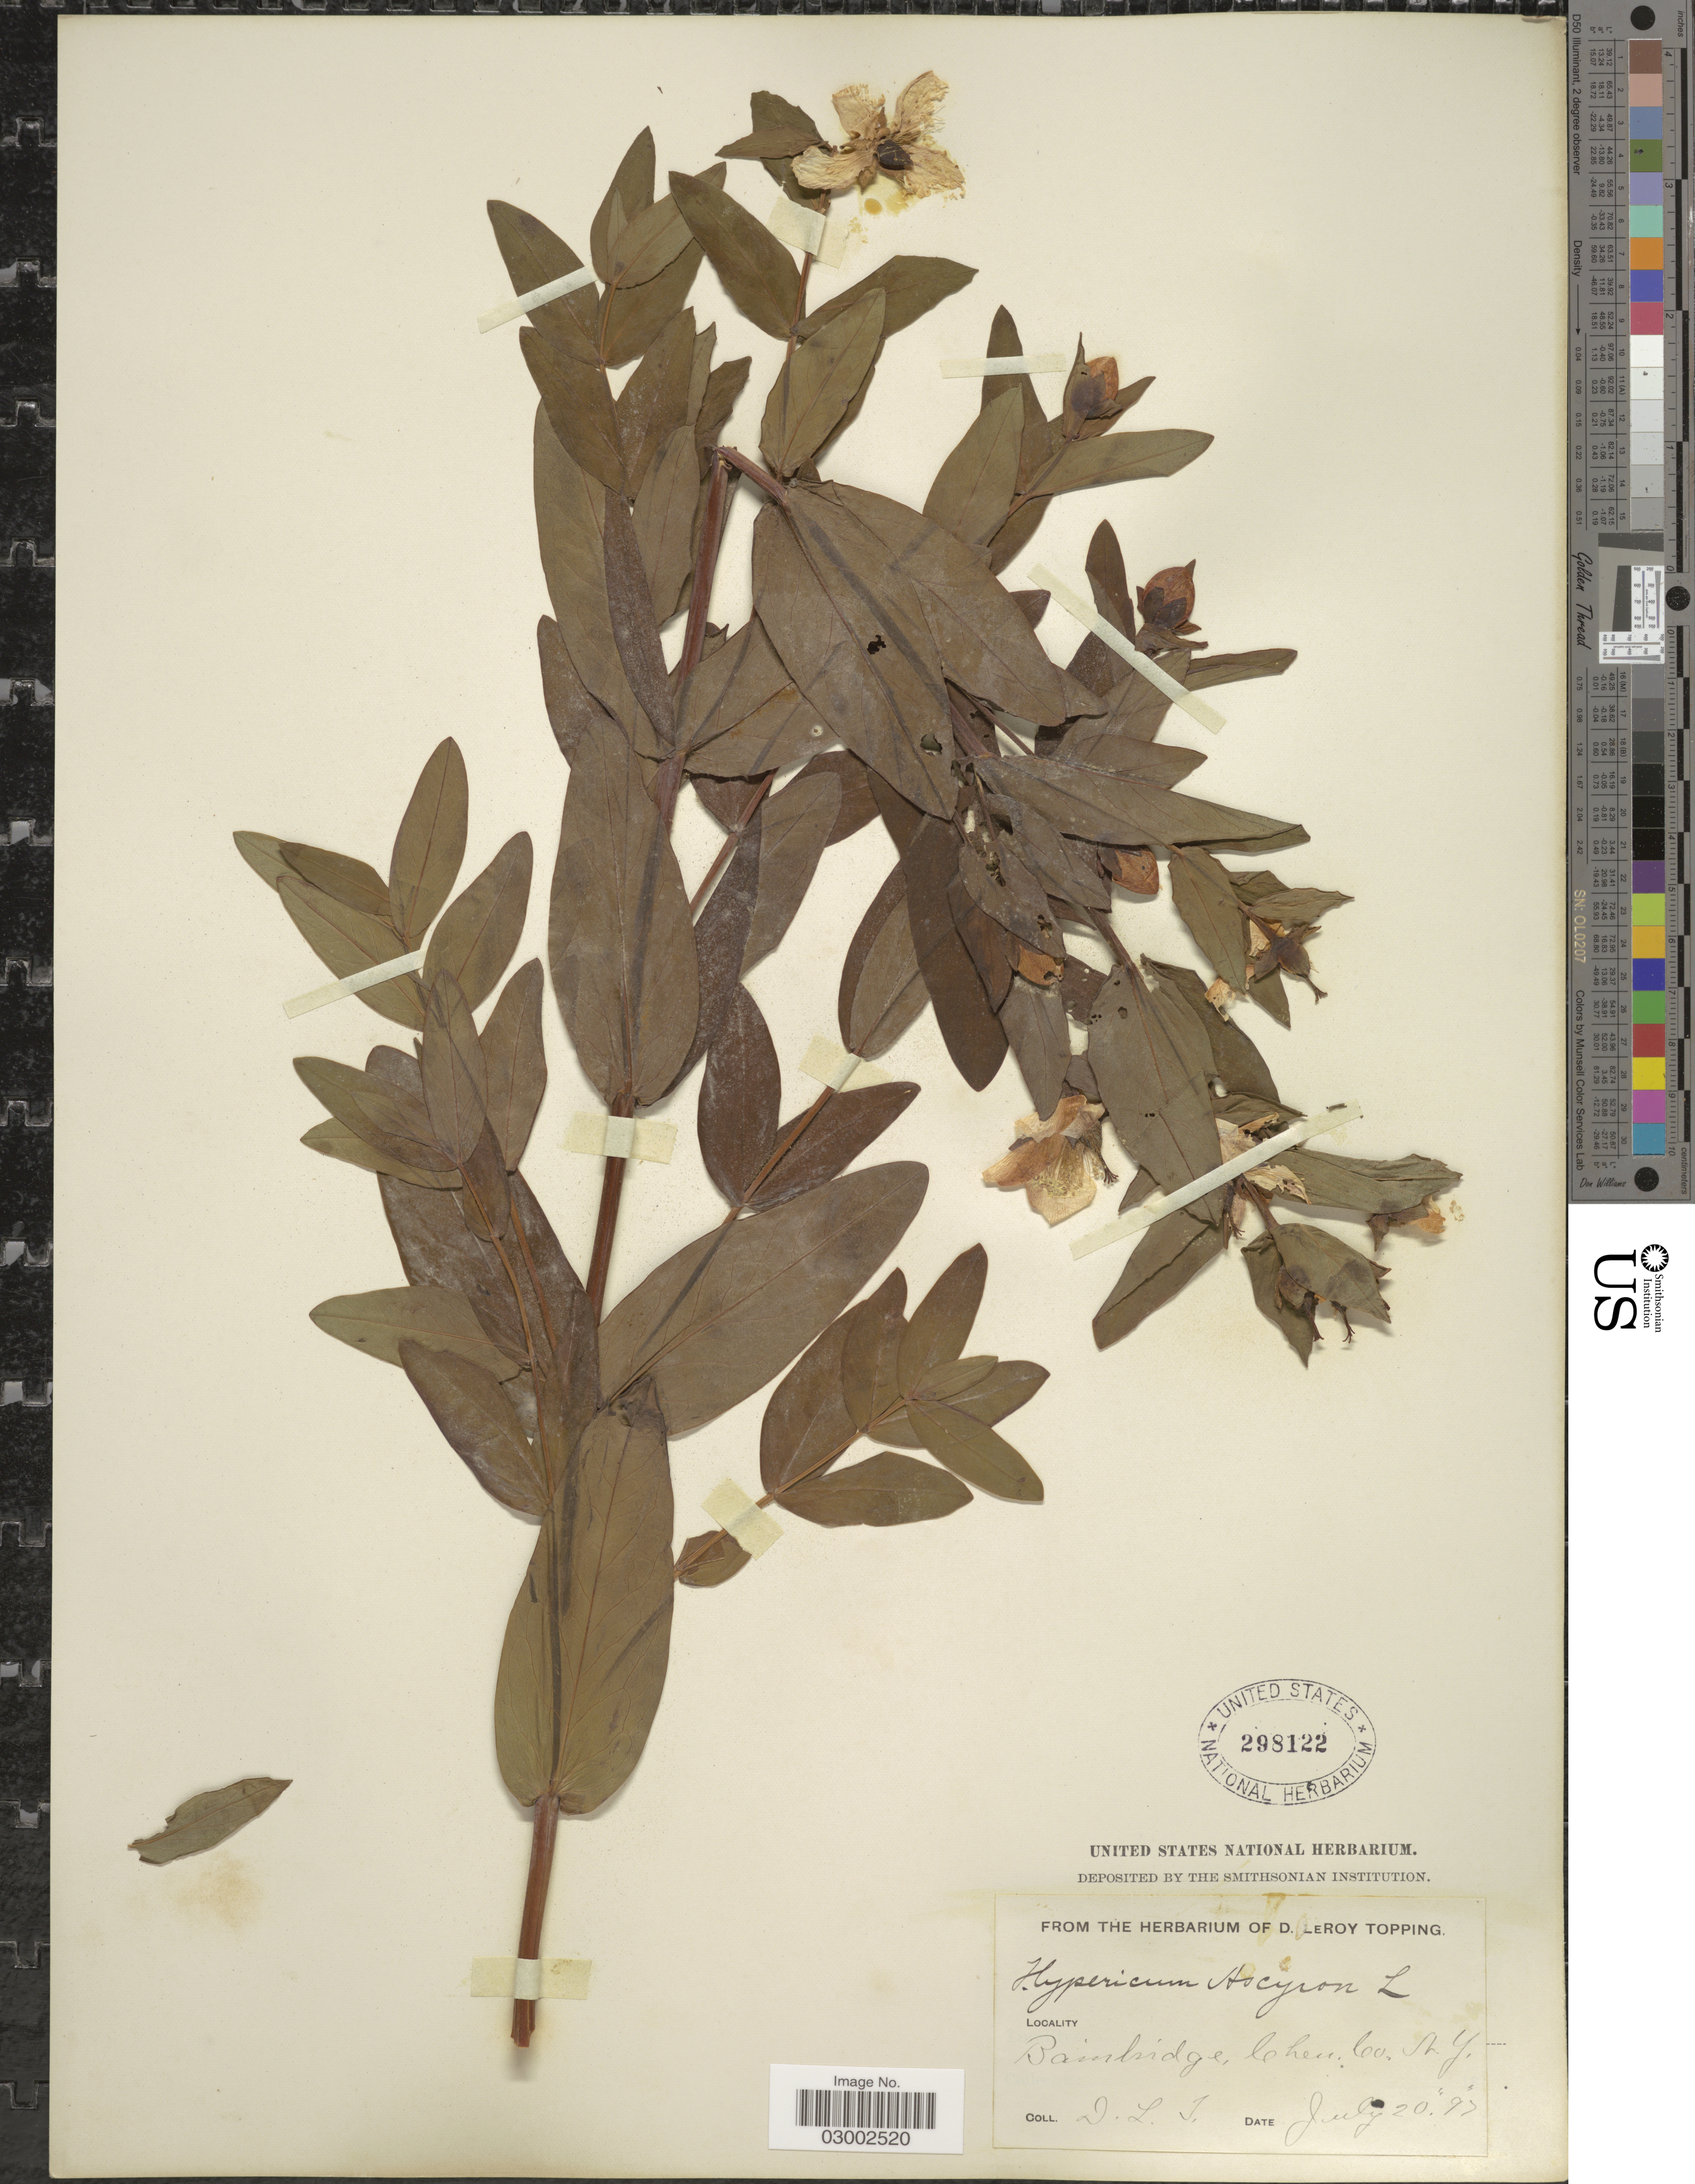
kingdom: Plantae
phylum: Tracheophyta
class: Magnoliopsida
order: Malpighiales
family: Hypericaceae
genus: Hypericum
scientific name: Hypericum ascyron subsp. pyramidatum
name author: (Aiton) N. Robson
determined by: Strong, Mark T., (BOT), Smithsonian Institution - National Museum of Natural History (UNITED STATES)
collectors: D. L. Topping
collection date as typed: Transcribed d/m/y: 20/7/97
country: United States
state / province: New York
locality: Bainbridge, Chen. Co. N.Y.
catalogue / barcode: US 298122